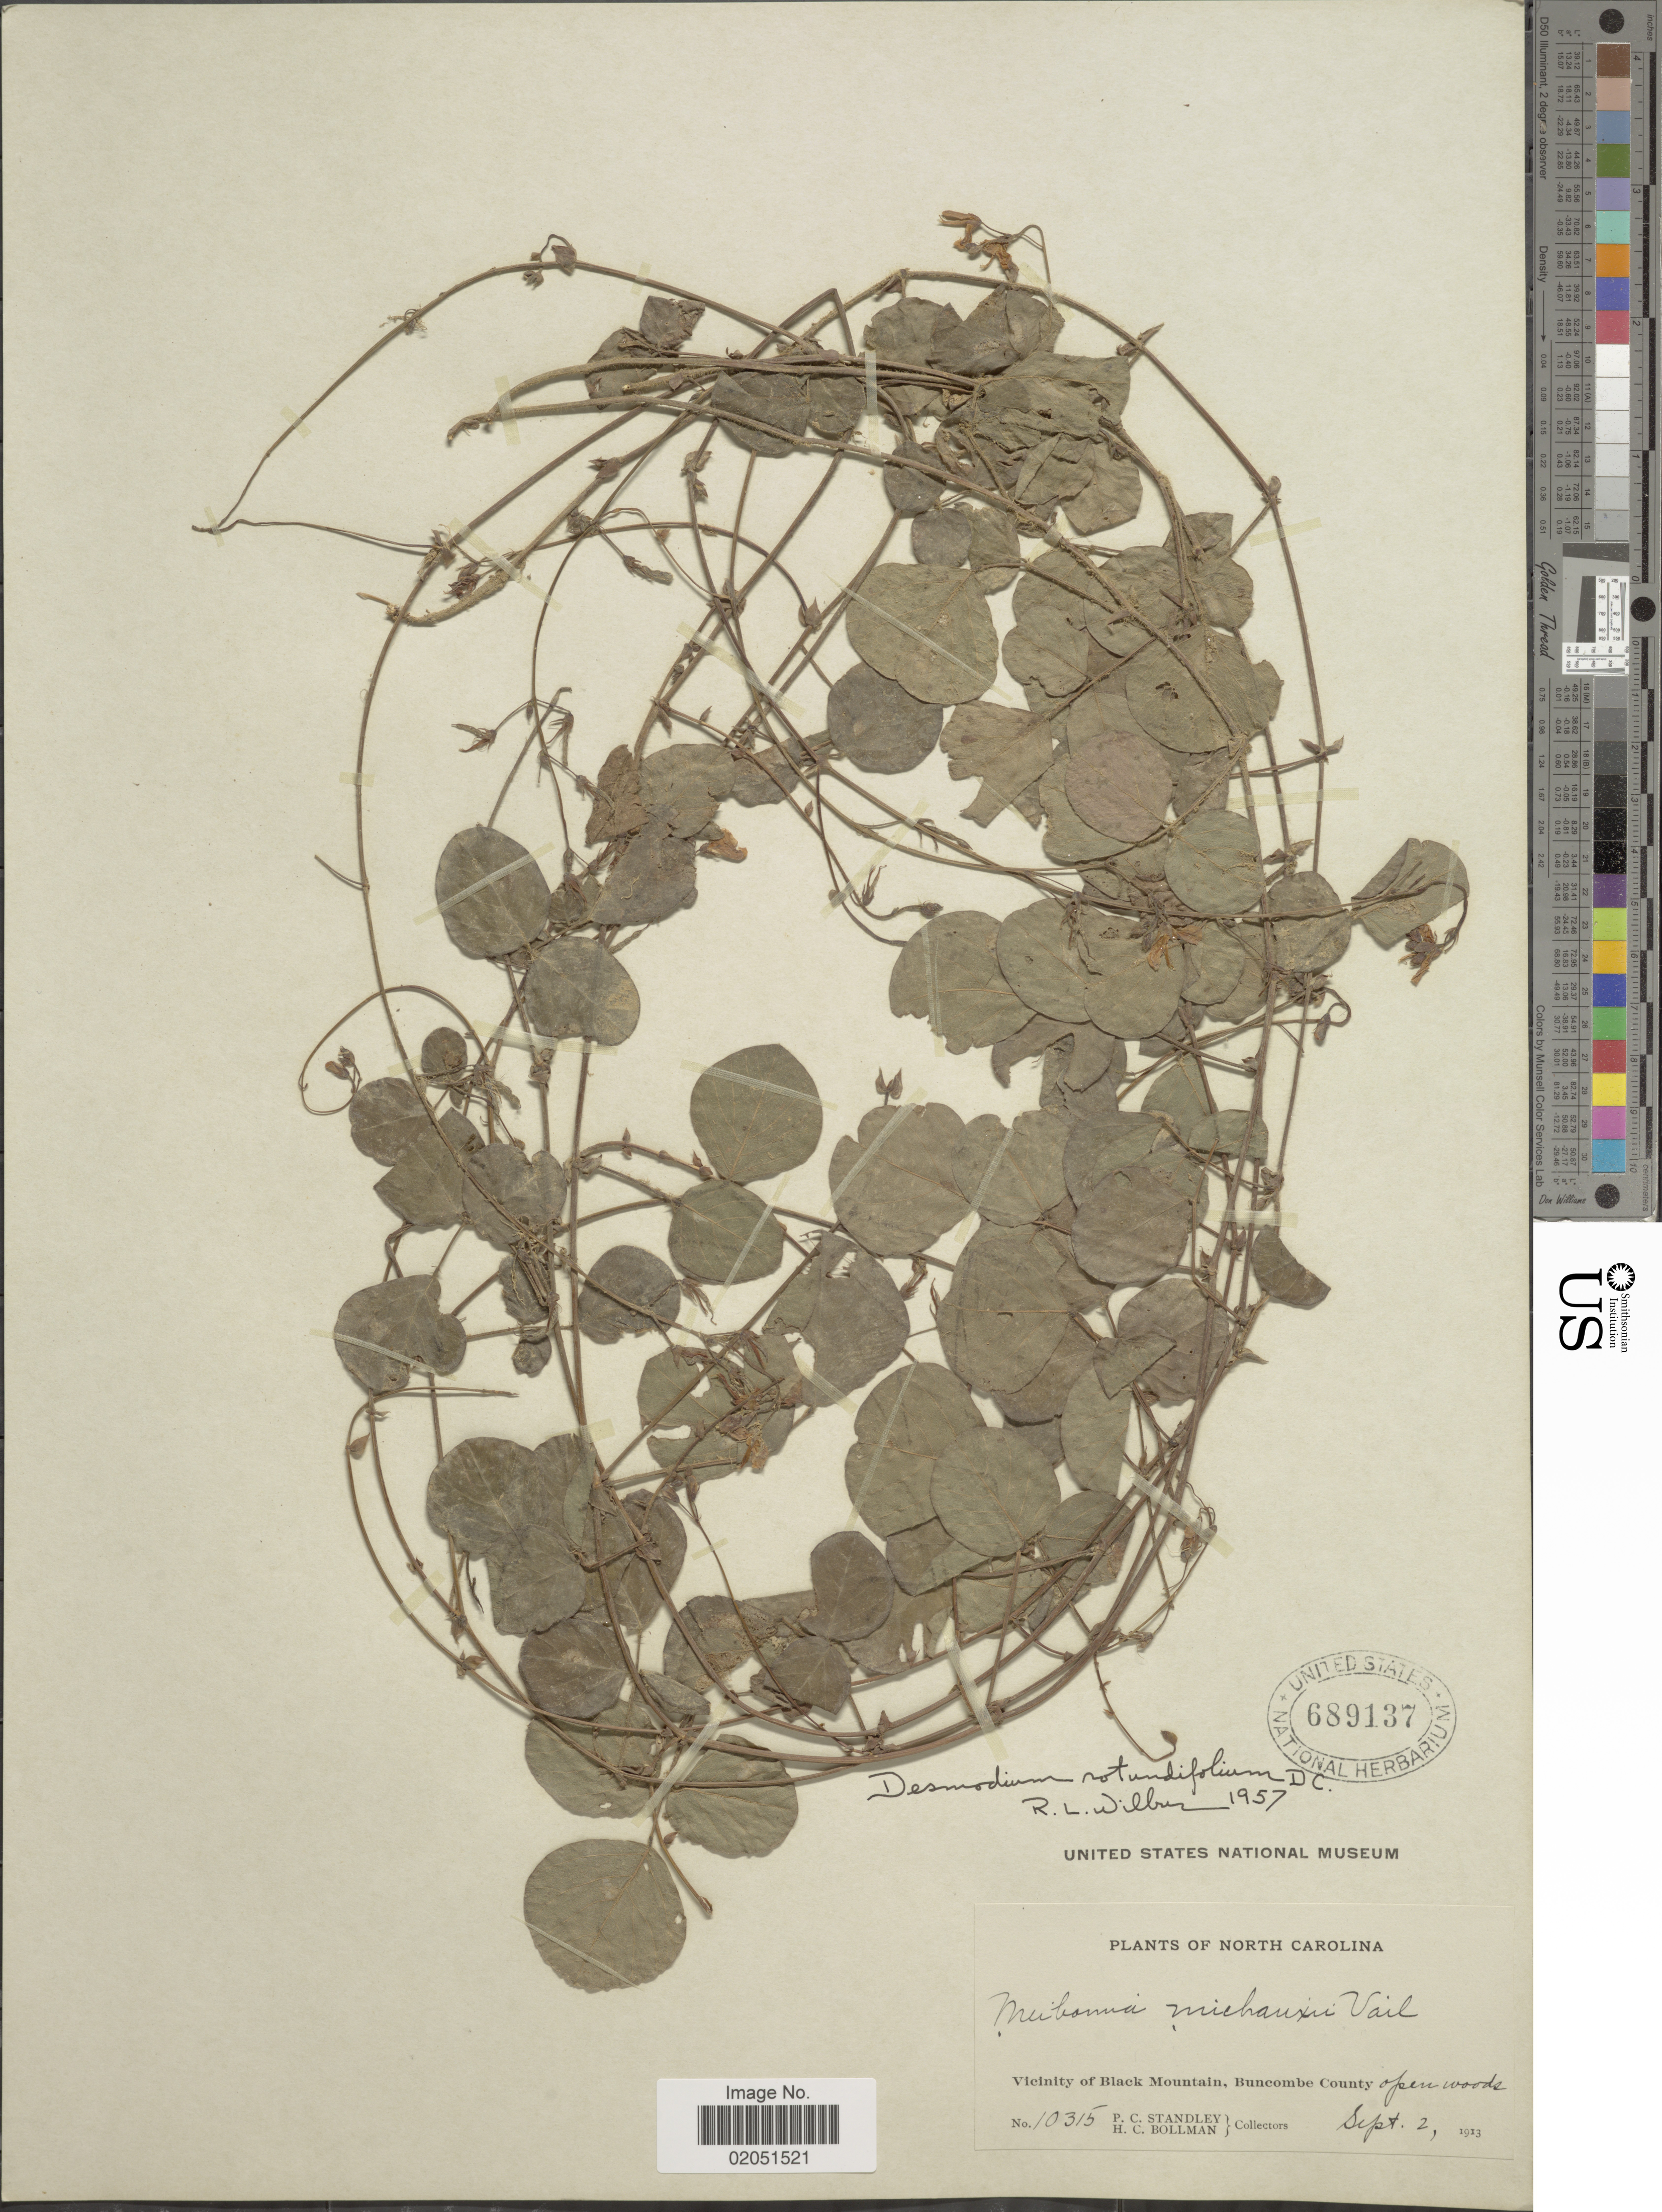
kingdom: Plantae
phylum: Tracheophyta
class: Magnoliopsida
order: Fabales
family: Fabaceae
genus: Desmodium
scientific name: Desmodium rotundifolium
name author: DC.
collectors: P. C. Standley & H. C. Bollman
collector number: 10315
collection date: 1913-09-02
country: United States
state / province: North Carolina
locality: Vicinity of Black Mountain, Buncombe County, open woods.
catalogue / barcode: US 689137